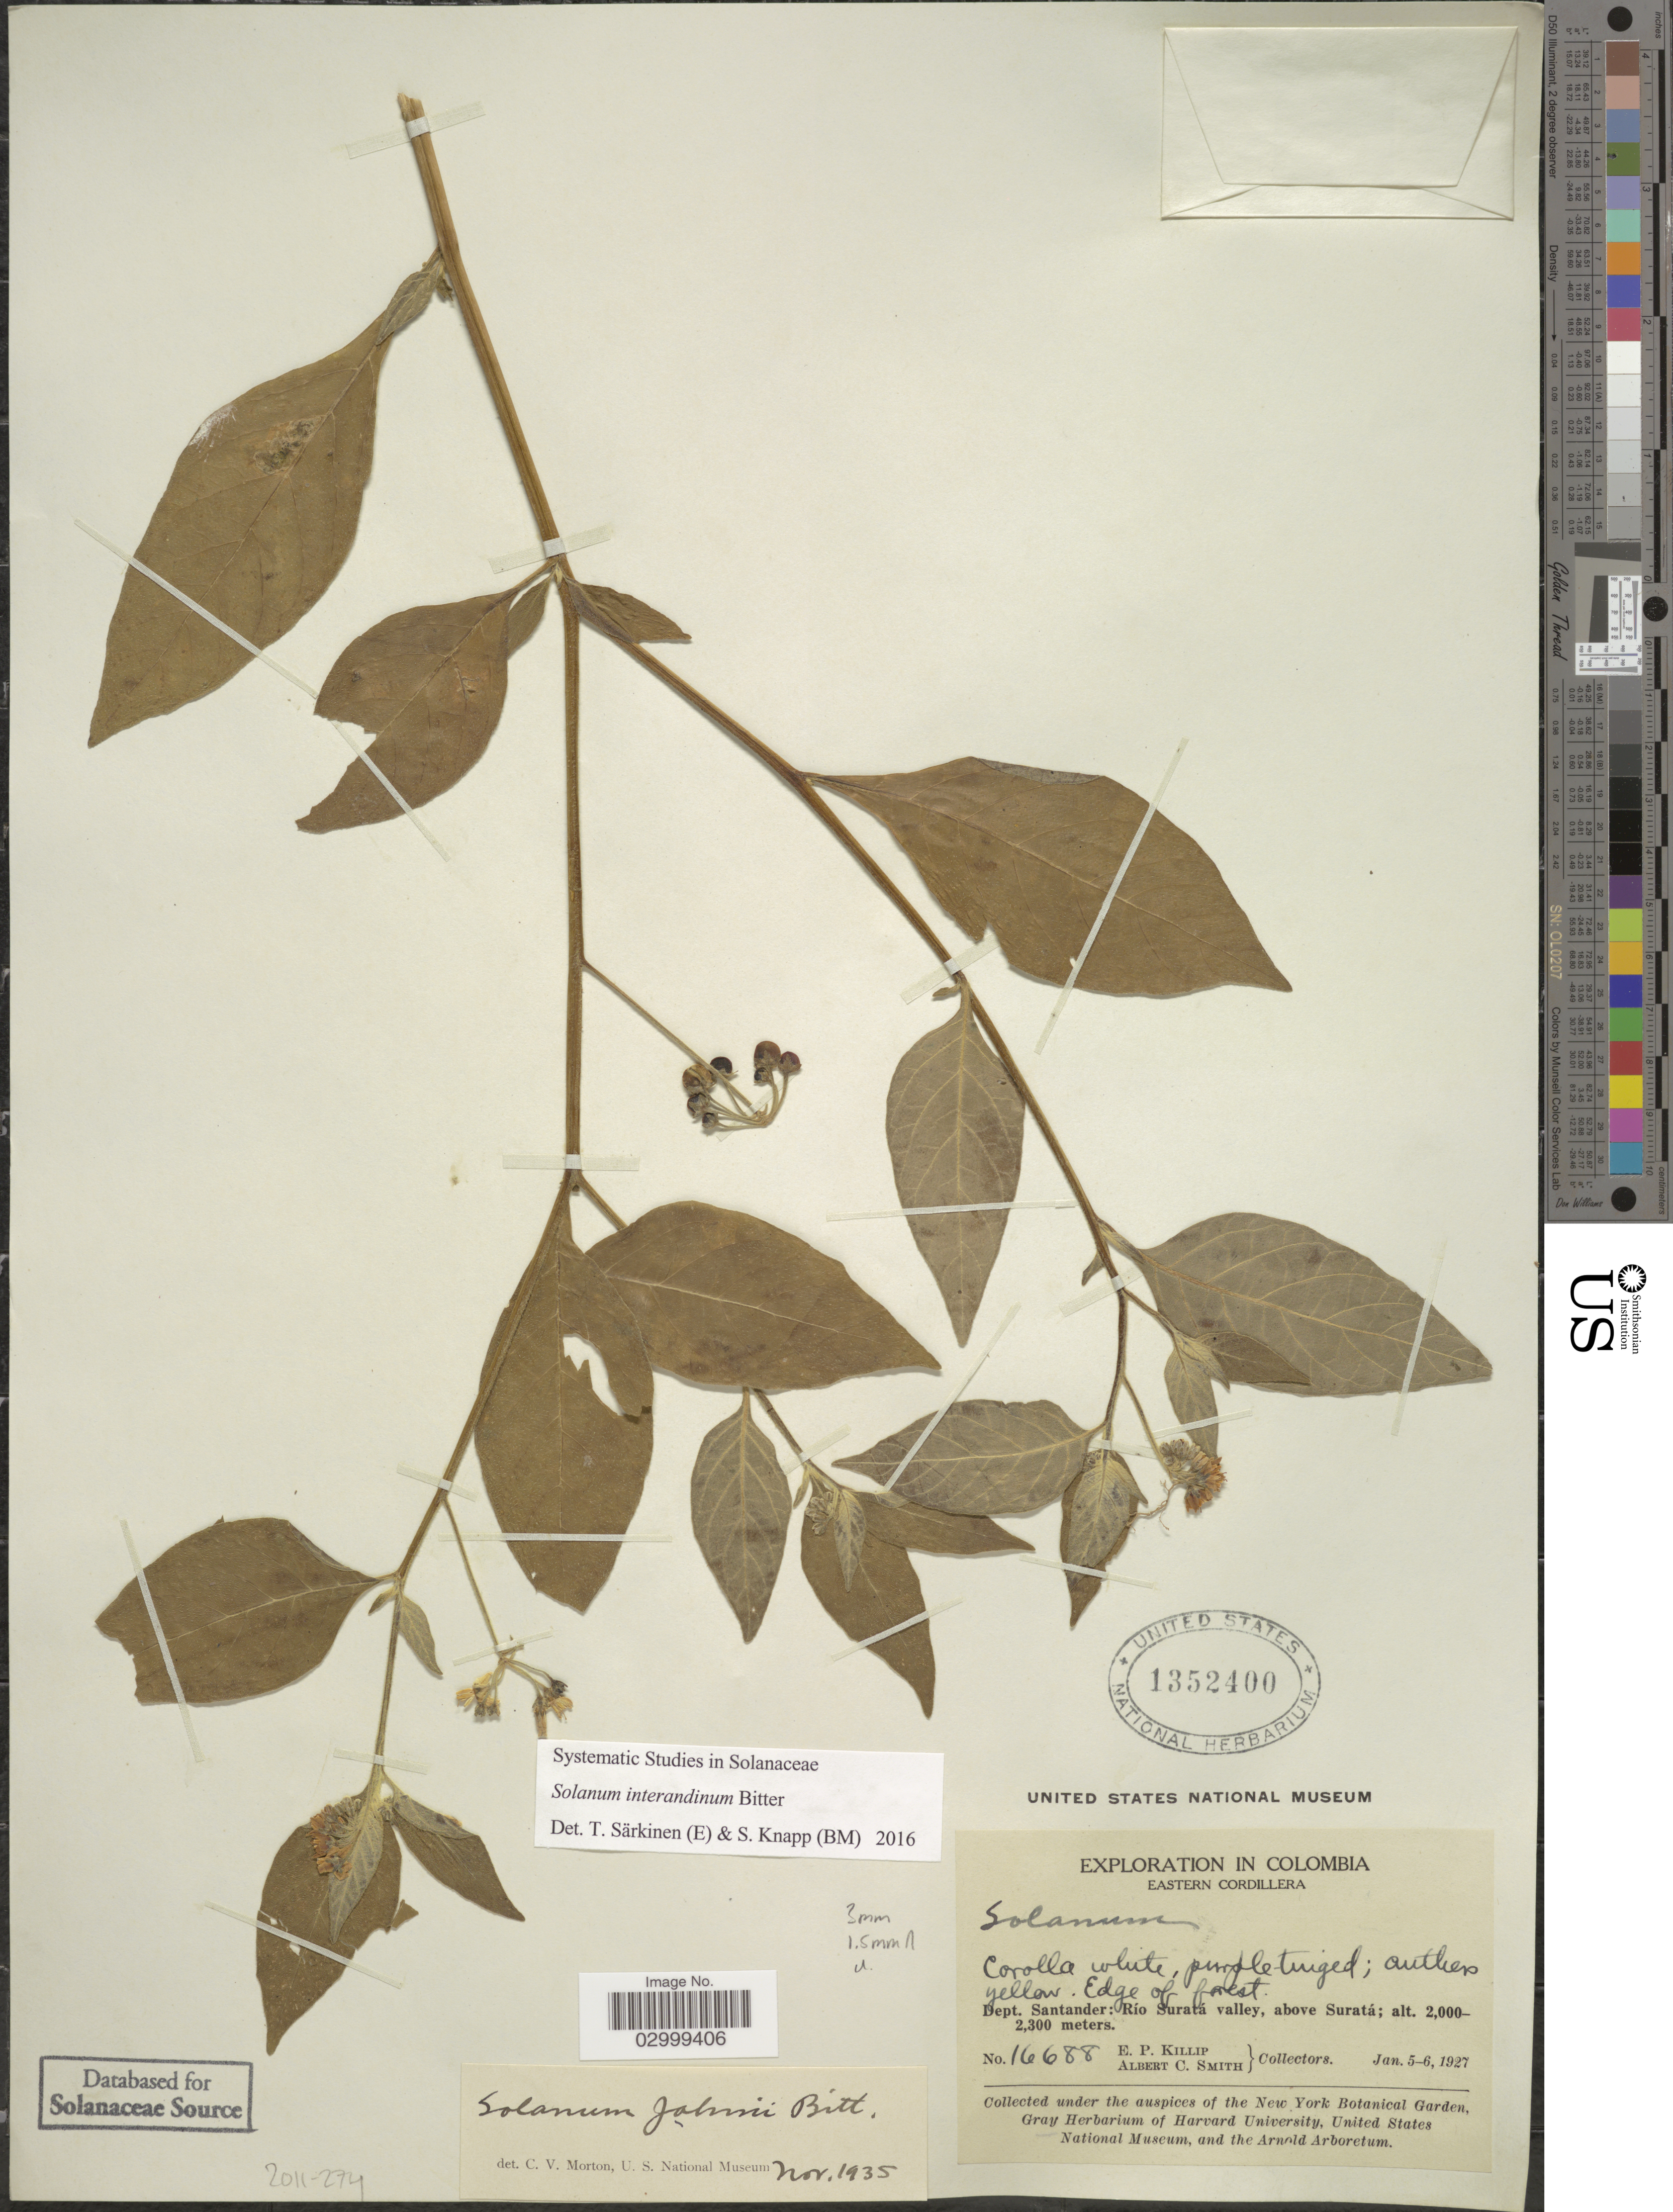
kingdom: Plantae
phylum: Tracheophyta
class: Magnoliopsida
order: Solanales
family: Solanaceae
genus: Solanum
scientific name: Solanum interandinum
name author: Bitter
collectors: E. P. Killip & A. C. Smith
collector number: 16688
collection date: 1927-01-05/1927-01-06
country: Colombia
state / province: Santander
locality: Eastern Cordillera. Dept. Santander: Río Suratá valley, above Suratá.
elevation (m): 2000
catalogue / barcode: US 1352400